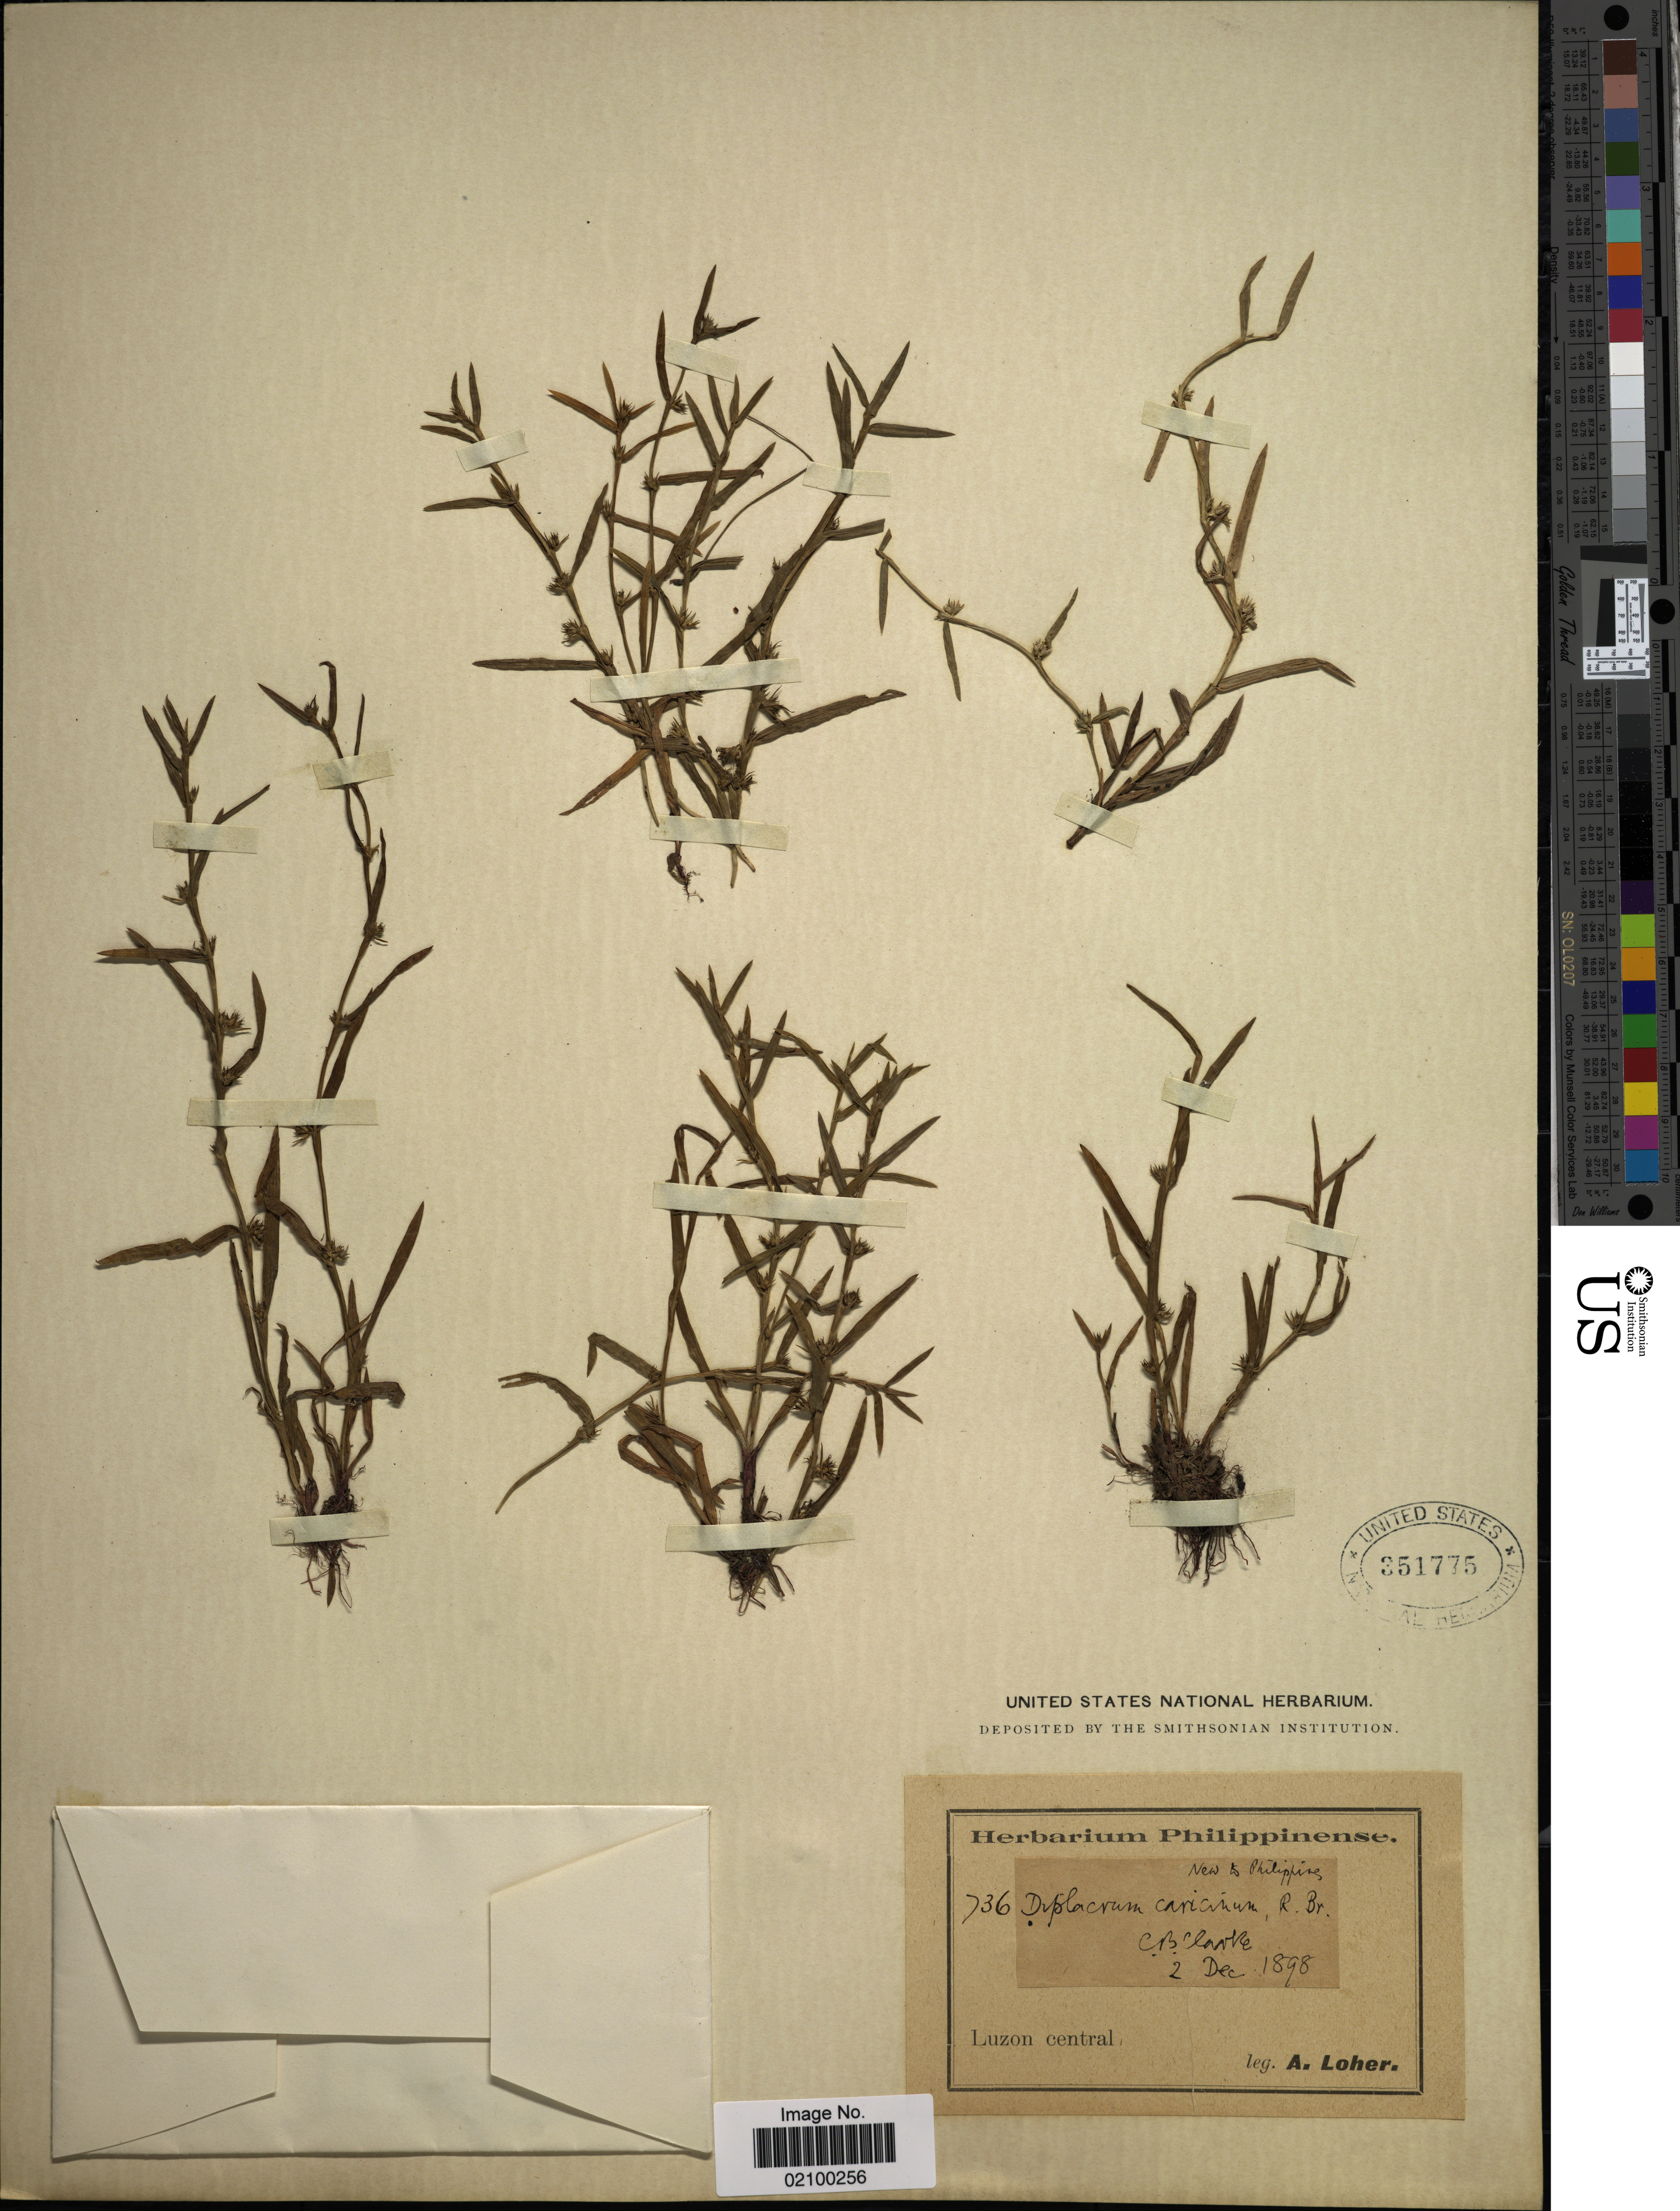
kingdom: Plantae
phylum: Tracheophyta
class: Liliopsida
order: Poales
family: Cyperaceae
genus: Diplacrum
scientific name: Diplacrum caricinum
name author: R. Br.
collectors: A. Loher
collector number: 736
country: Philippines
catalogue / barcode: US 351775